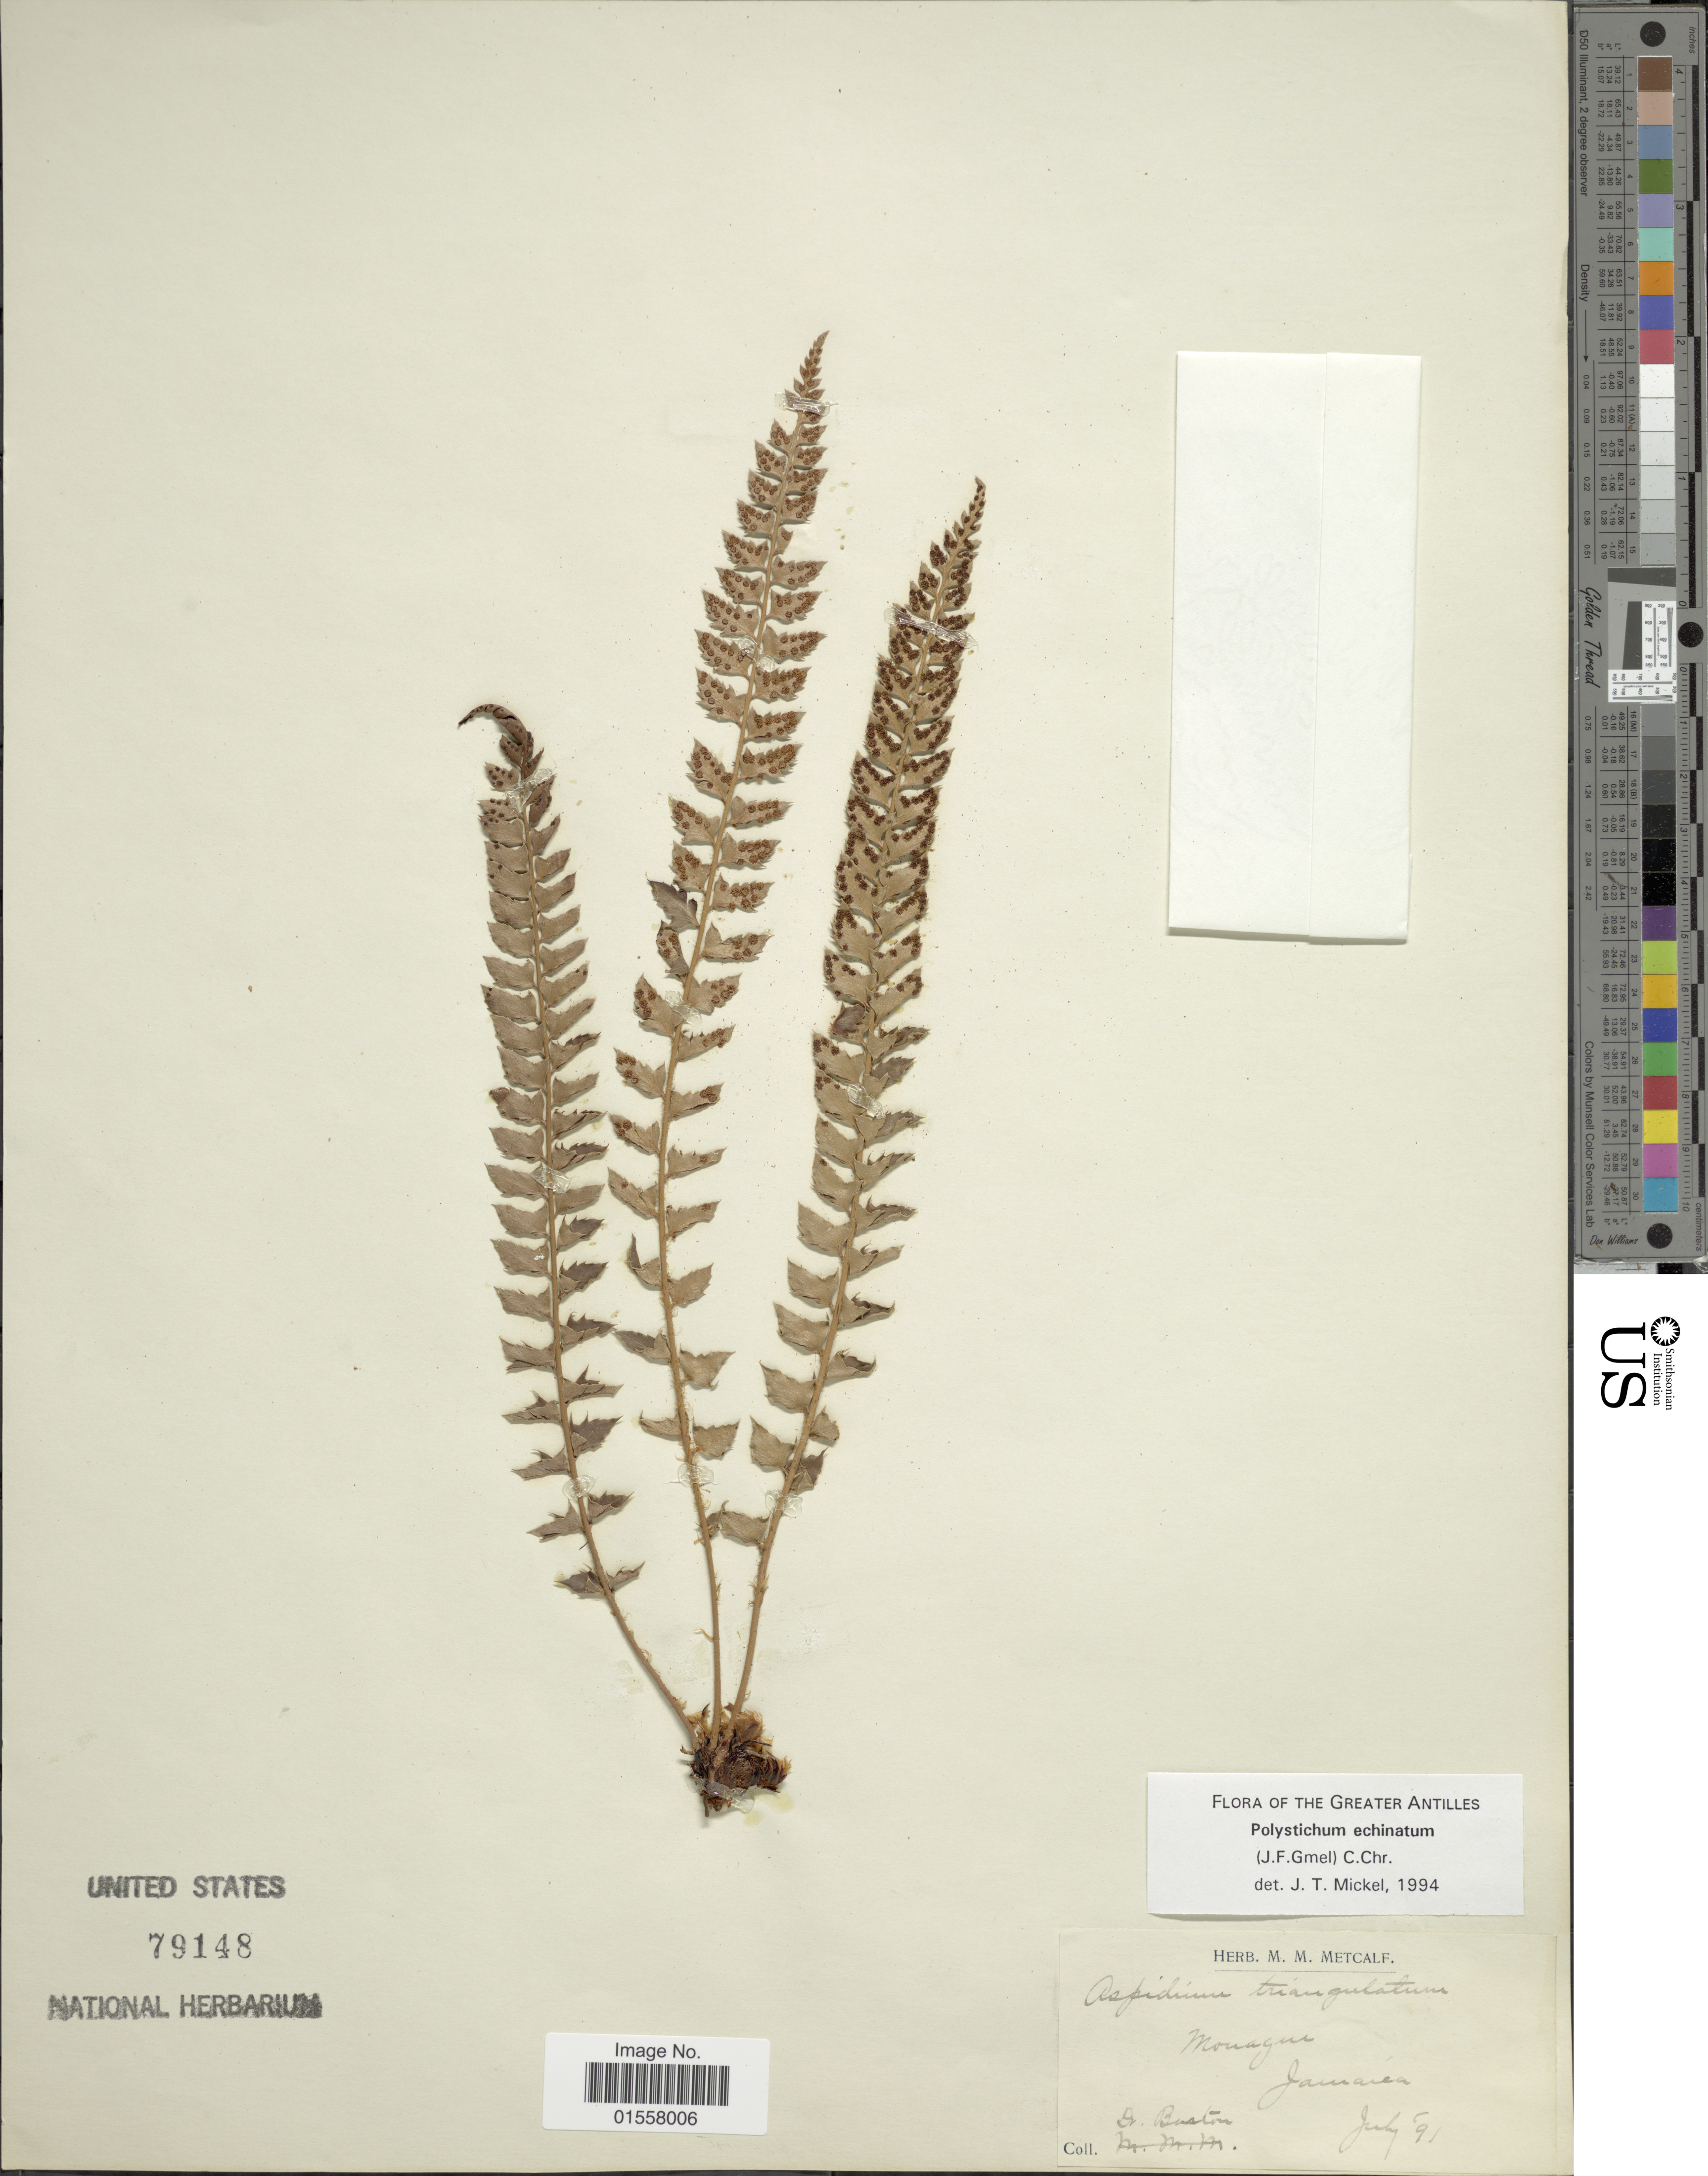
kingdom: Plantae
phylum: Tracheophyta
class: Polypodiopsida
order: Polypodiales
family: Dryopteridaceae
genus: Polystichum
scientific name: Polystichum echinatum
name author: (J.F. Gmel.) C. Chr.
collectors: Boston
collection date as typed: Transcribed d/m/y: /7/91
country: Jamaica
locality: Monague [interpreted]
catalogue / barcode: US 79148